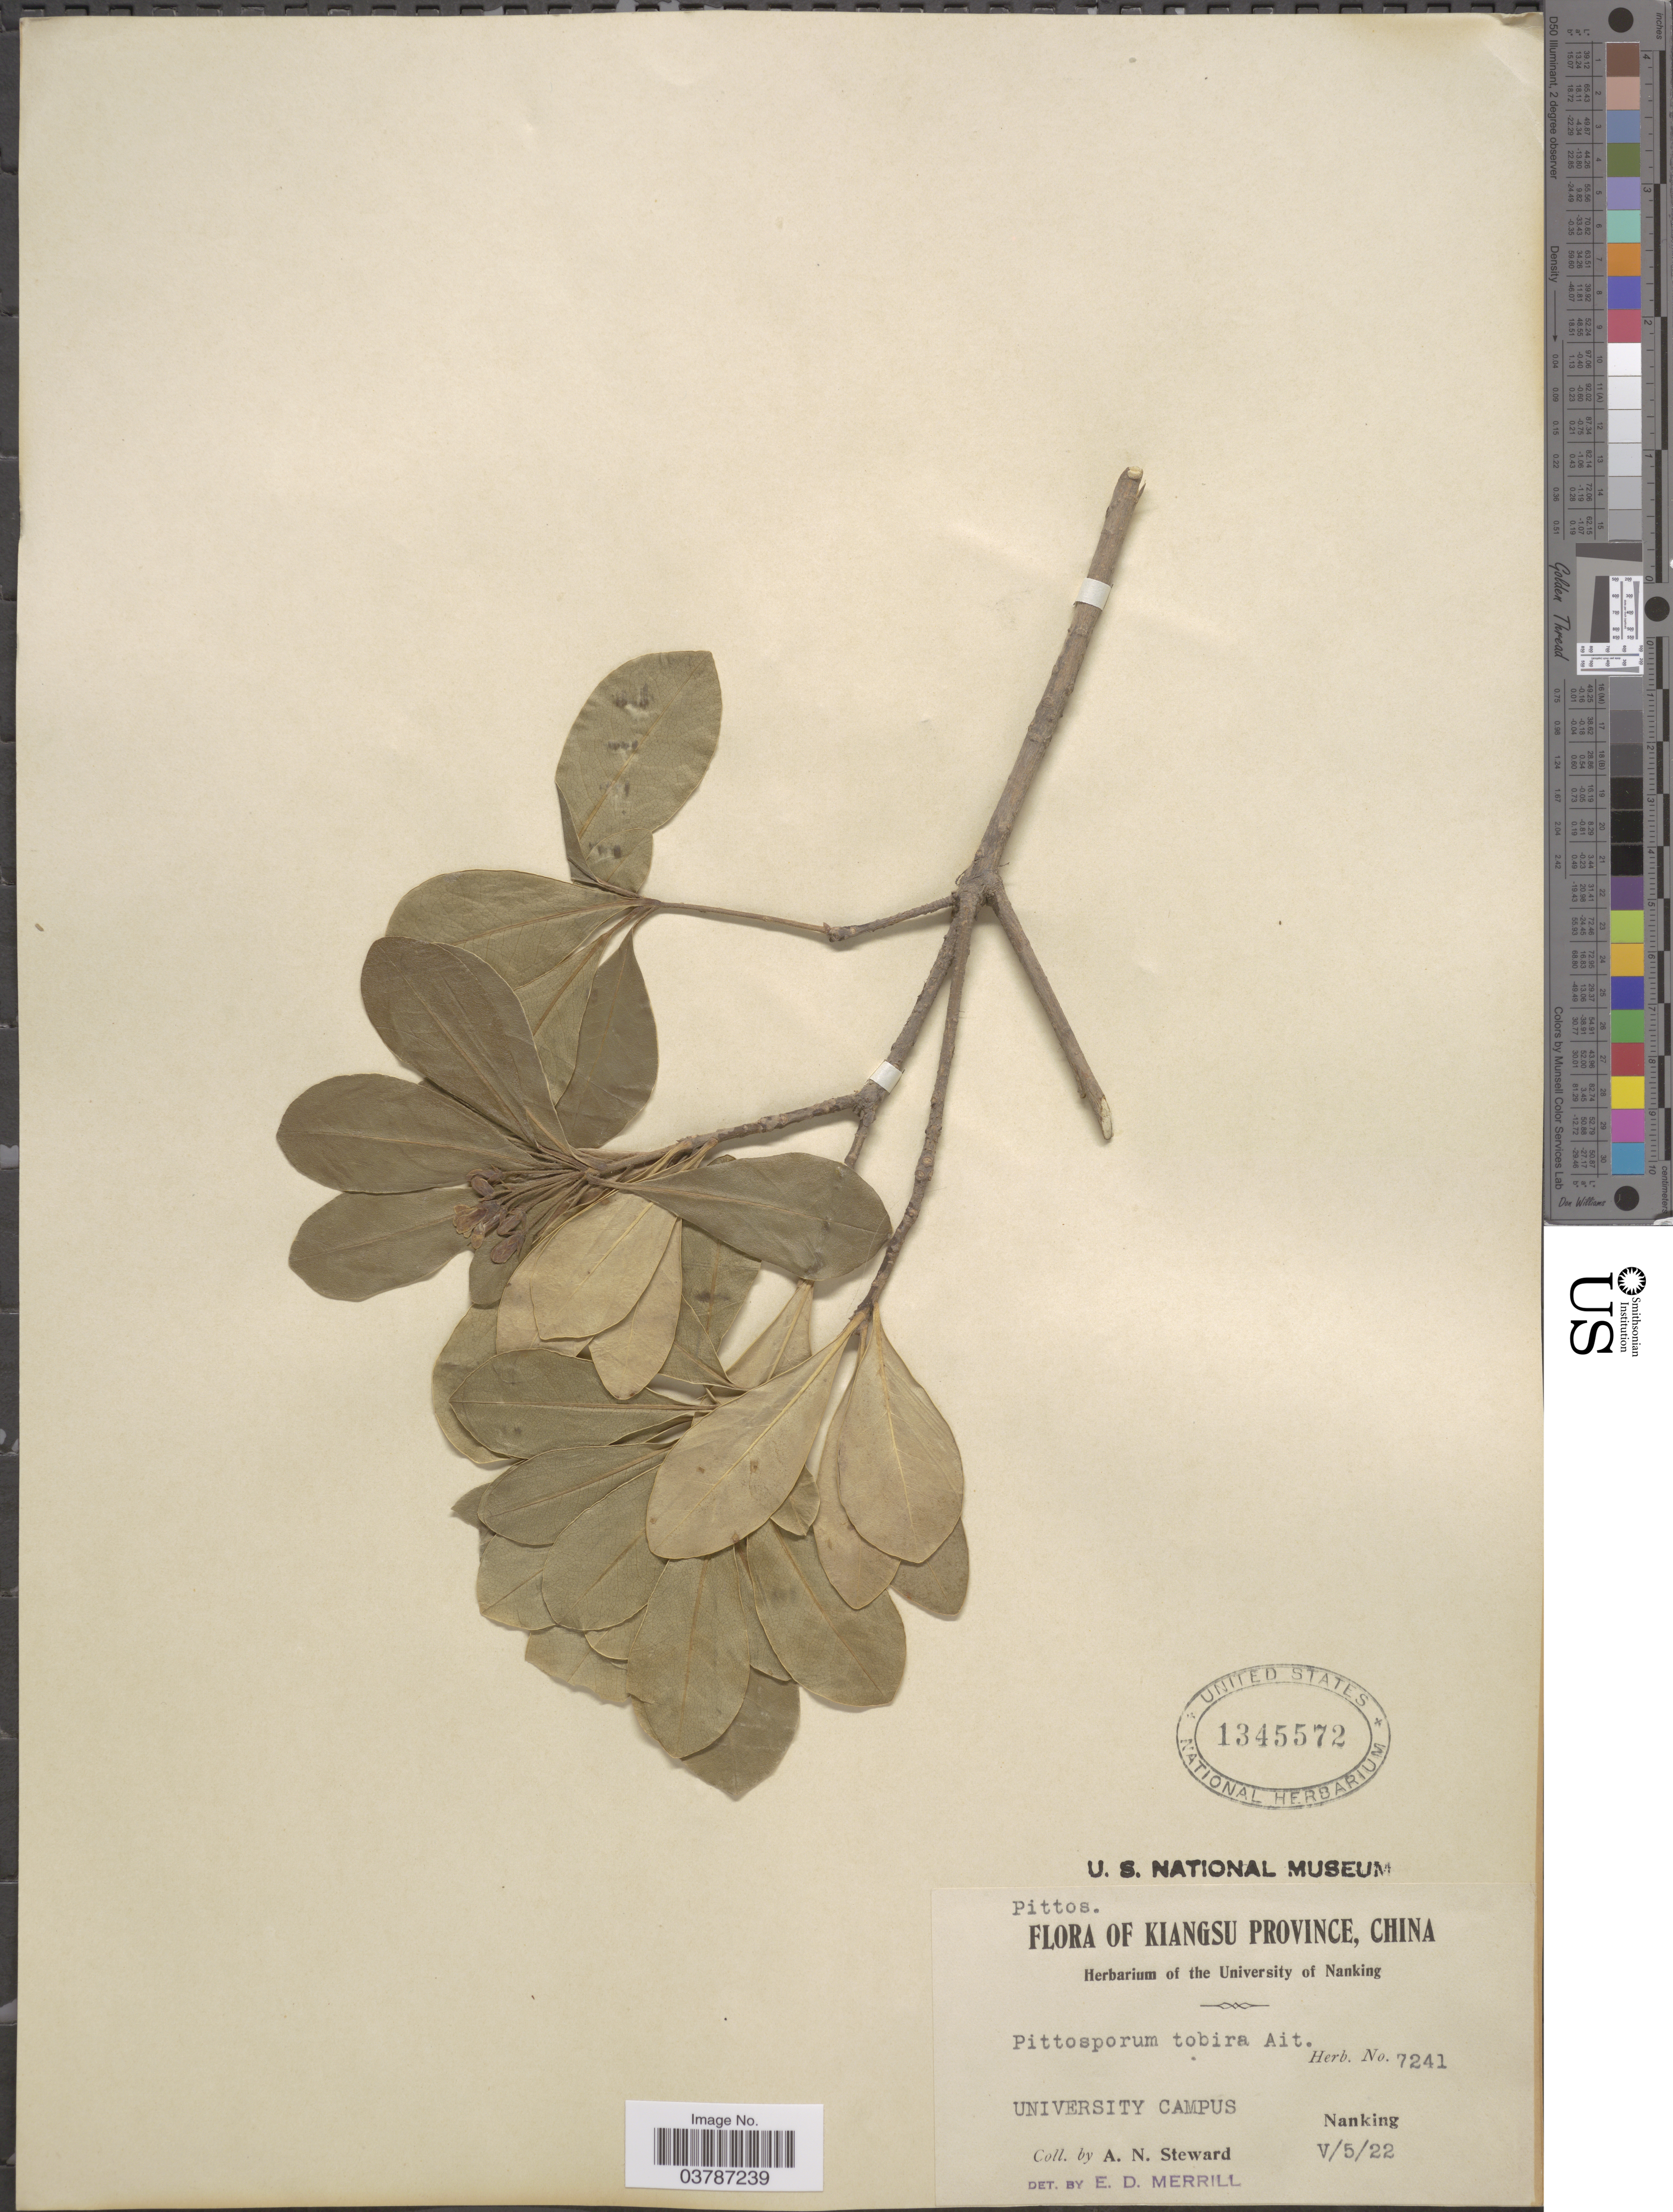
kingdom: Plantae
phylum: Tracheophyta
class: Magnoliopsida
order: Apiales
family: Pittosporaceae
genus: Pittosporum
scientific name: Pittosporum tobira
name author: (Thunb.) W.T. Aiton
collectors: A. N. Steward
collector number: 7241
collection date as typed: Transcribed d/m/y: 5/5/22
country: China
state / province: Jiangsu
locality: Kiangsu Province. University Campus. Nanking.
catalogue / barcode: US 1345572